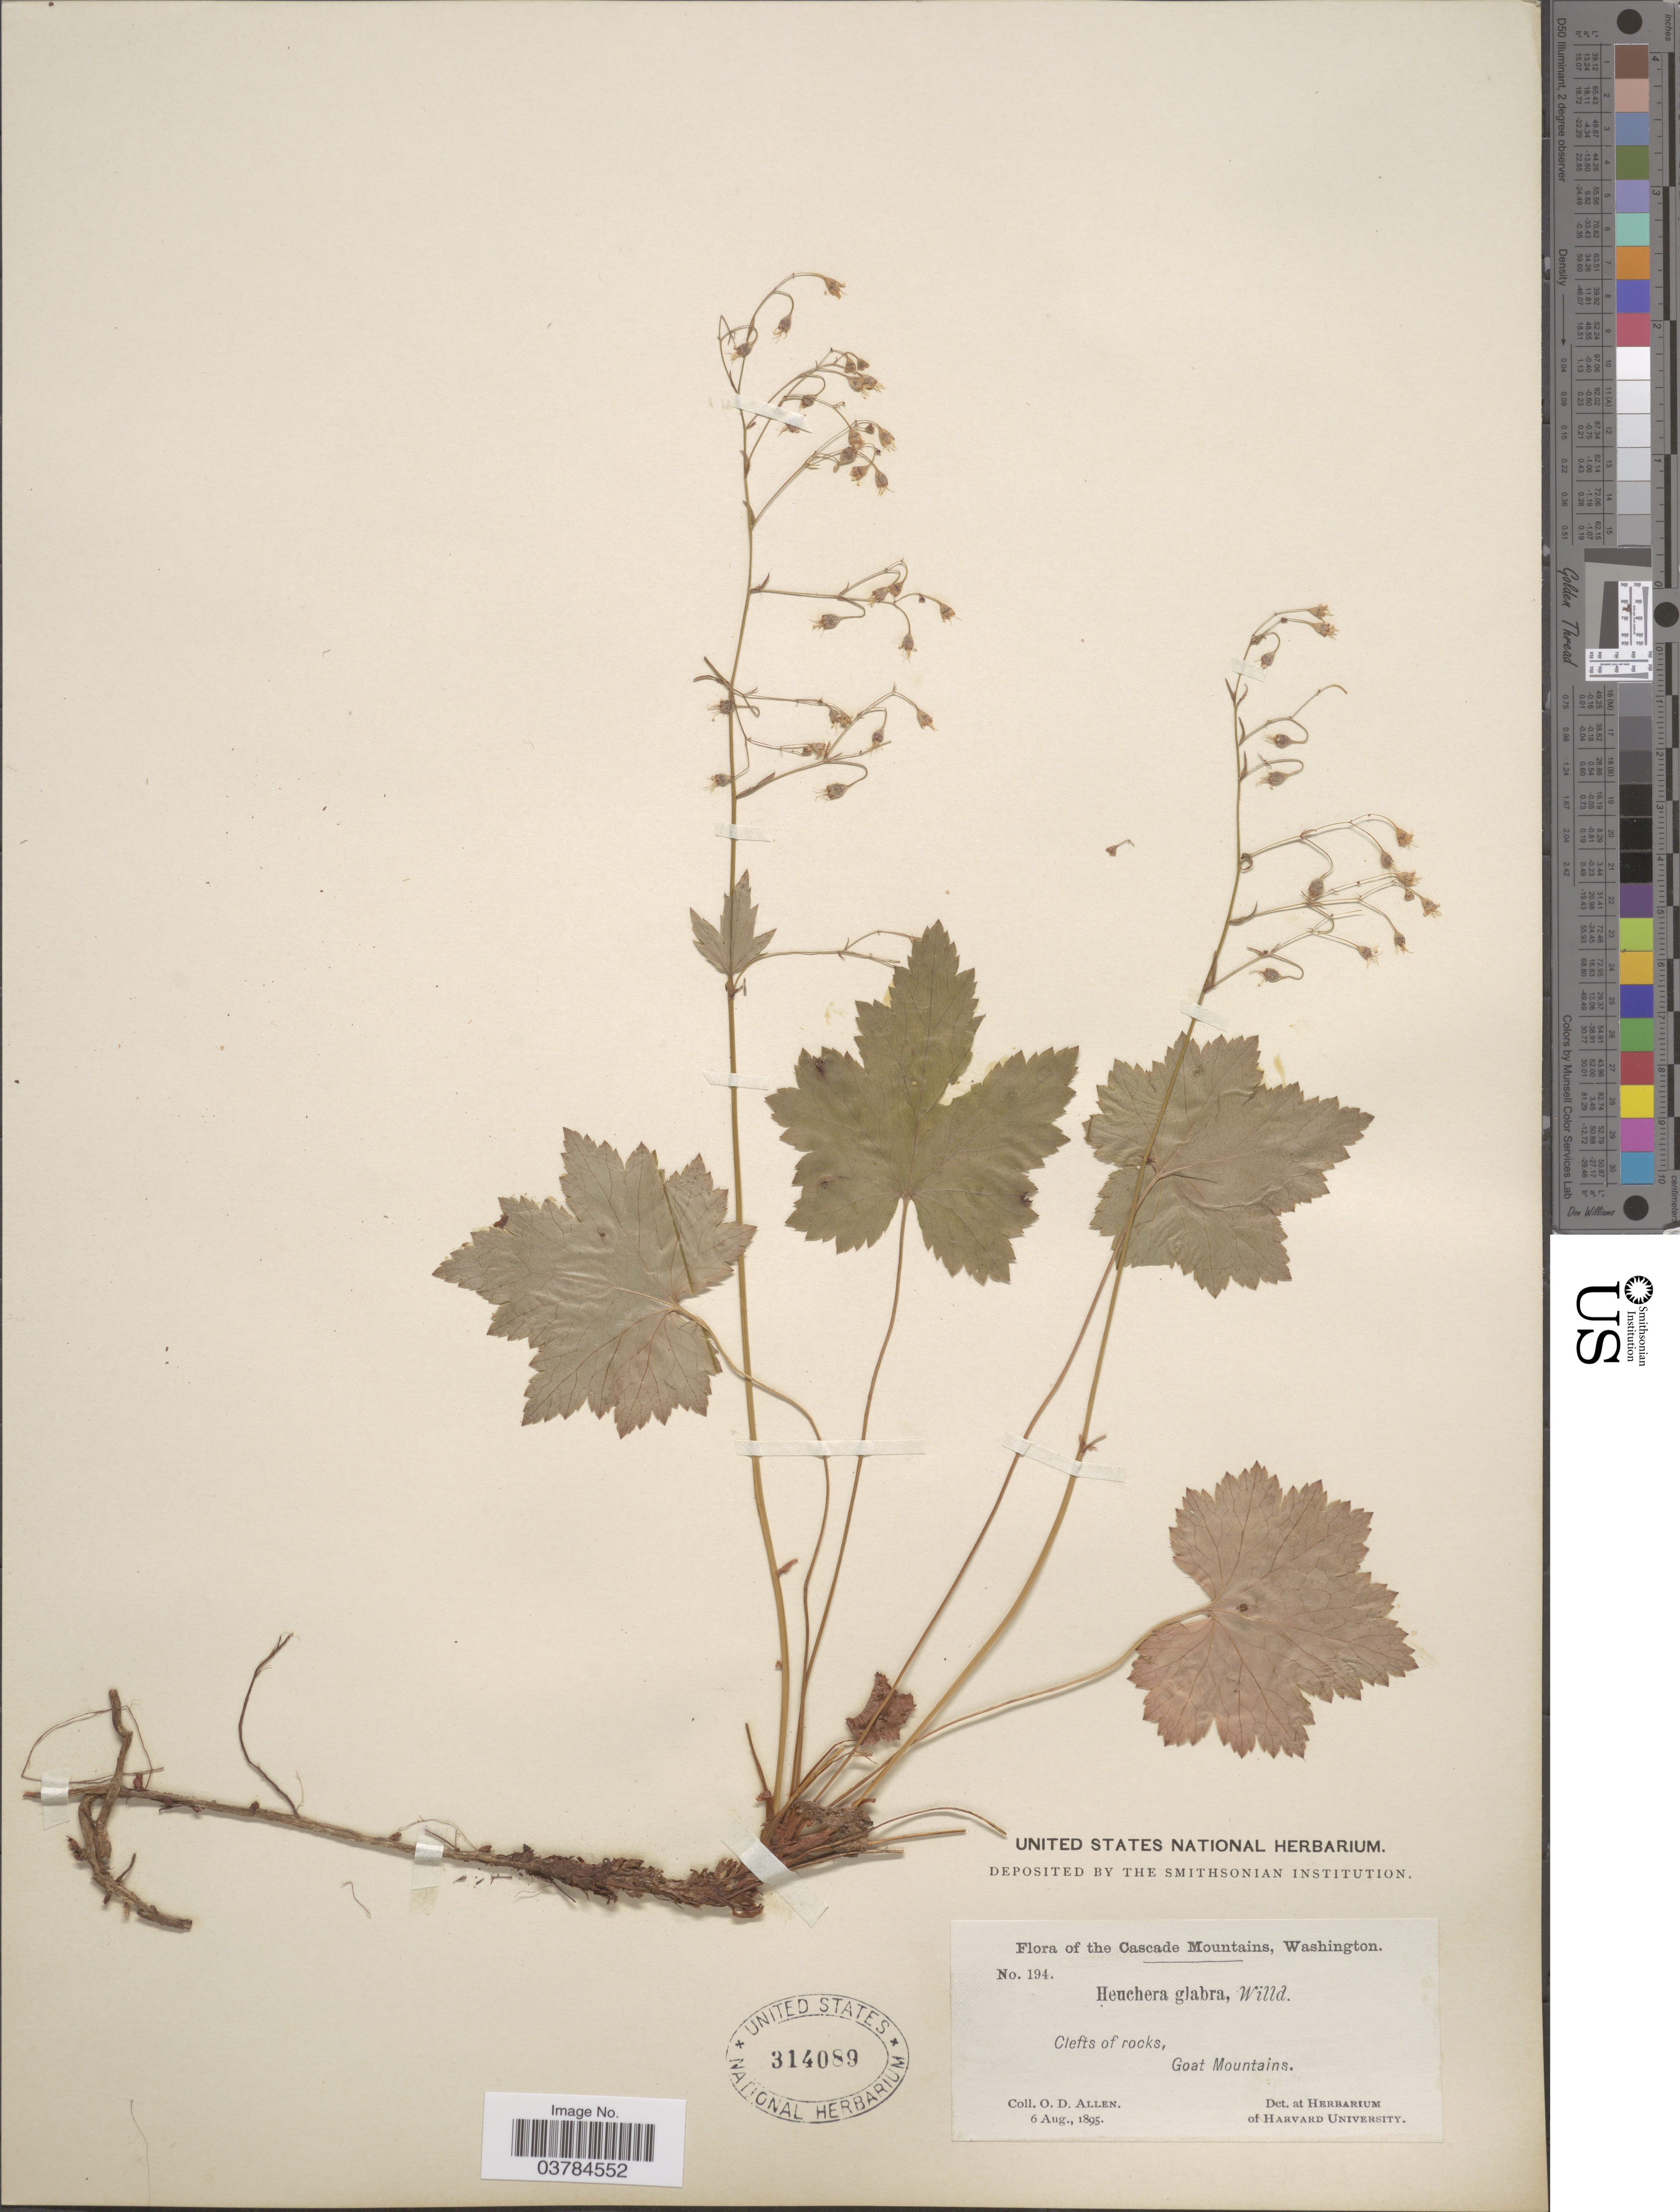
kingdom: Plantae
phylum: Tracheophyta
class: Magnoliopsida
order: Saxifragales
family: Saxifragaceae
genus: Heuchera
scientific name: Heuchera glabra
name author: Willd. ex Roem. & Schult.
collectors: O. D. Allen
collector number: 194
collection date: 1895-08-06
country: United States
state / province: Washington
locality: The Cascade Mountains. Clefts of rocks, Goat Mountains.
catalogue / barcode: US 314089